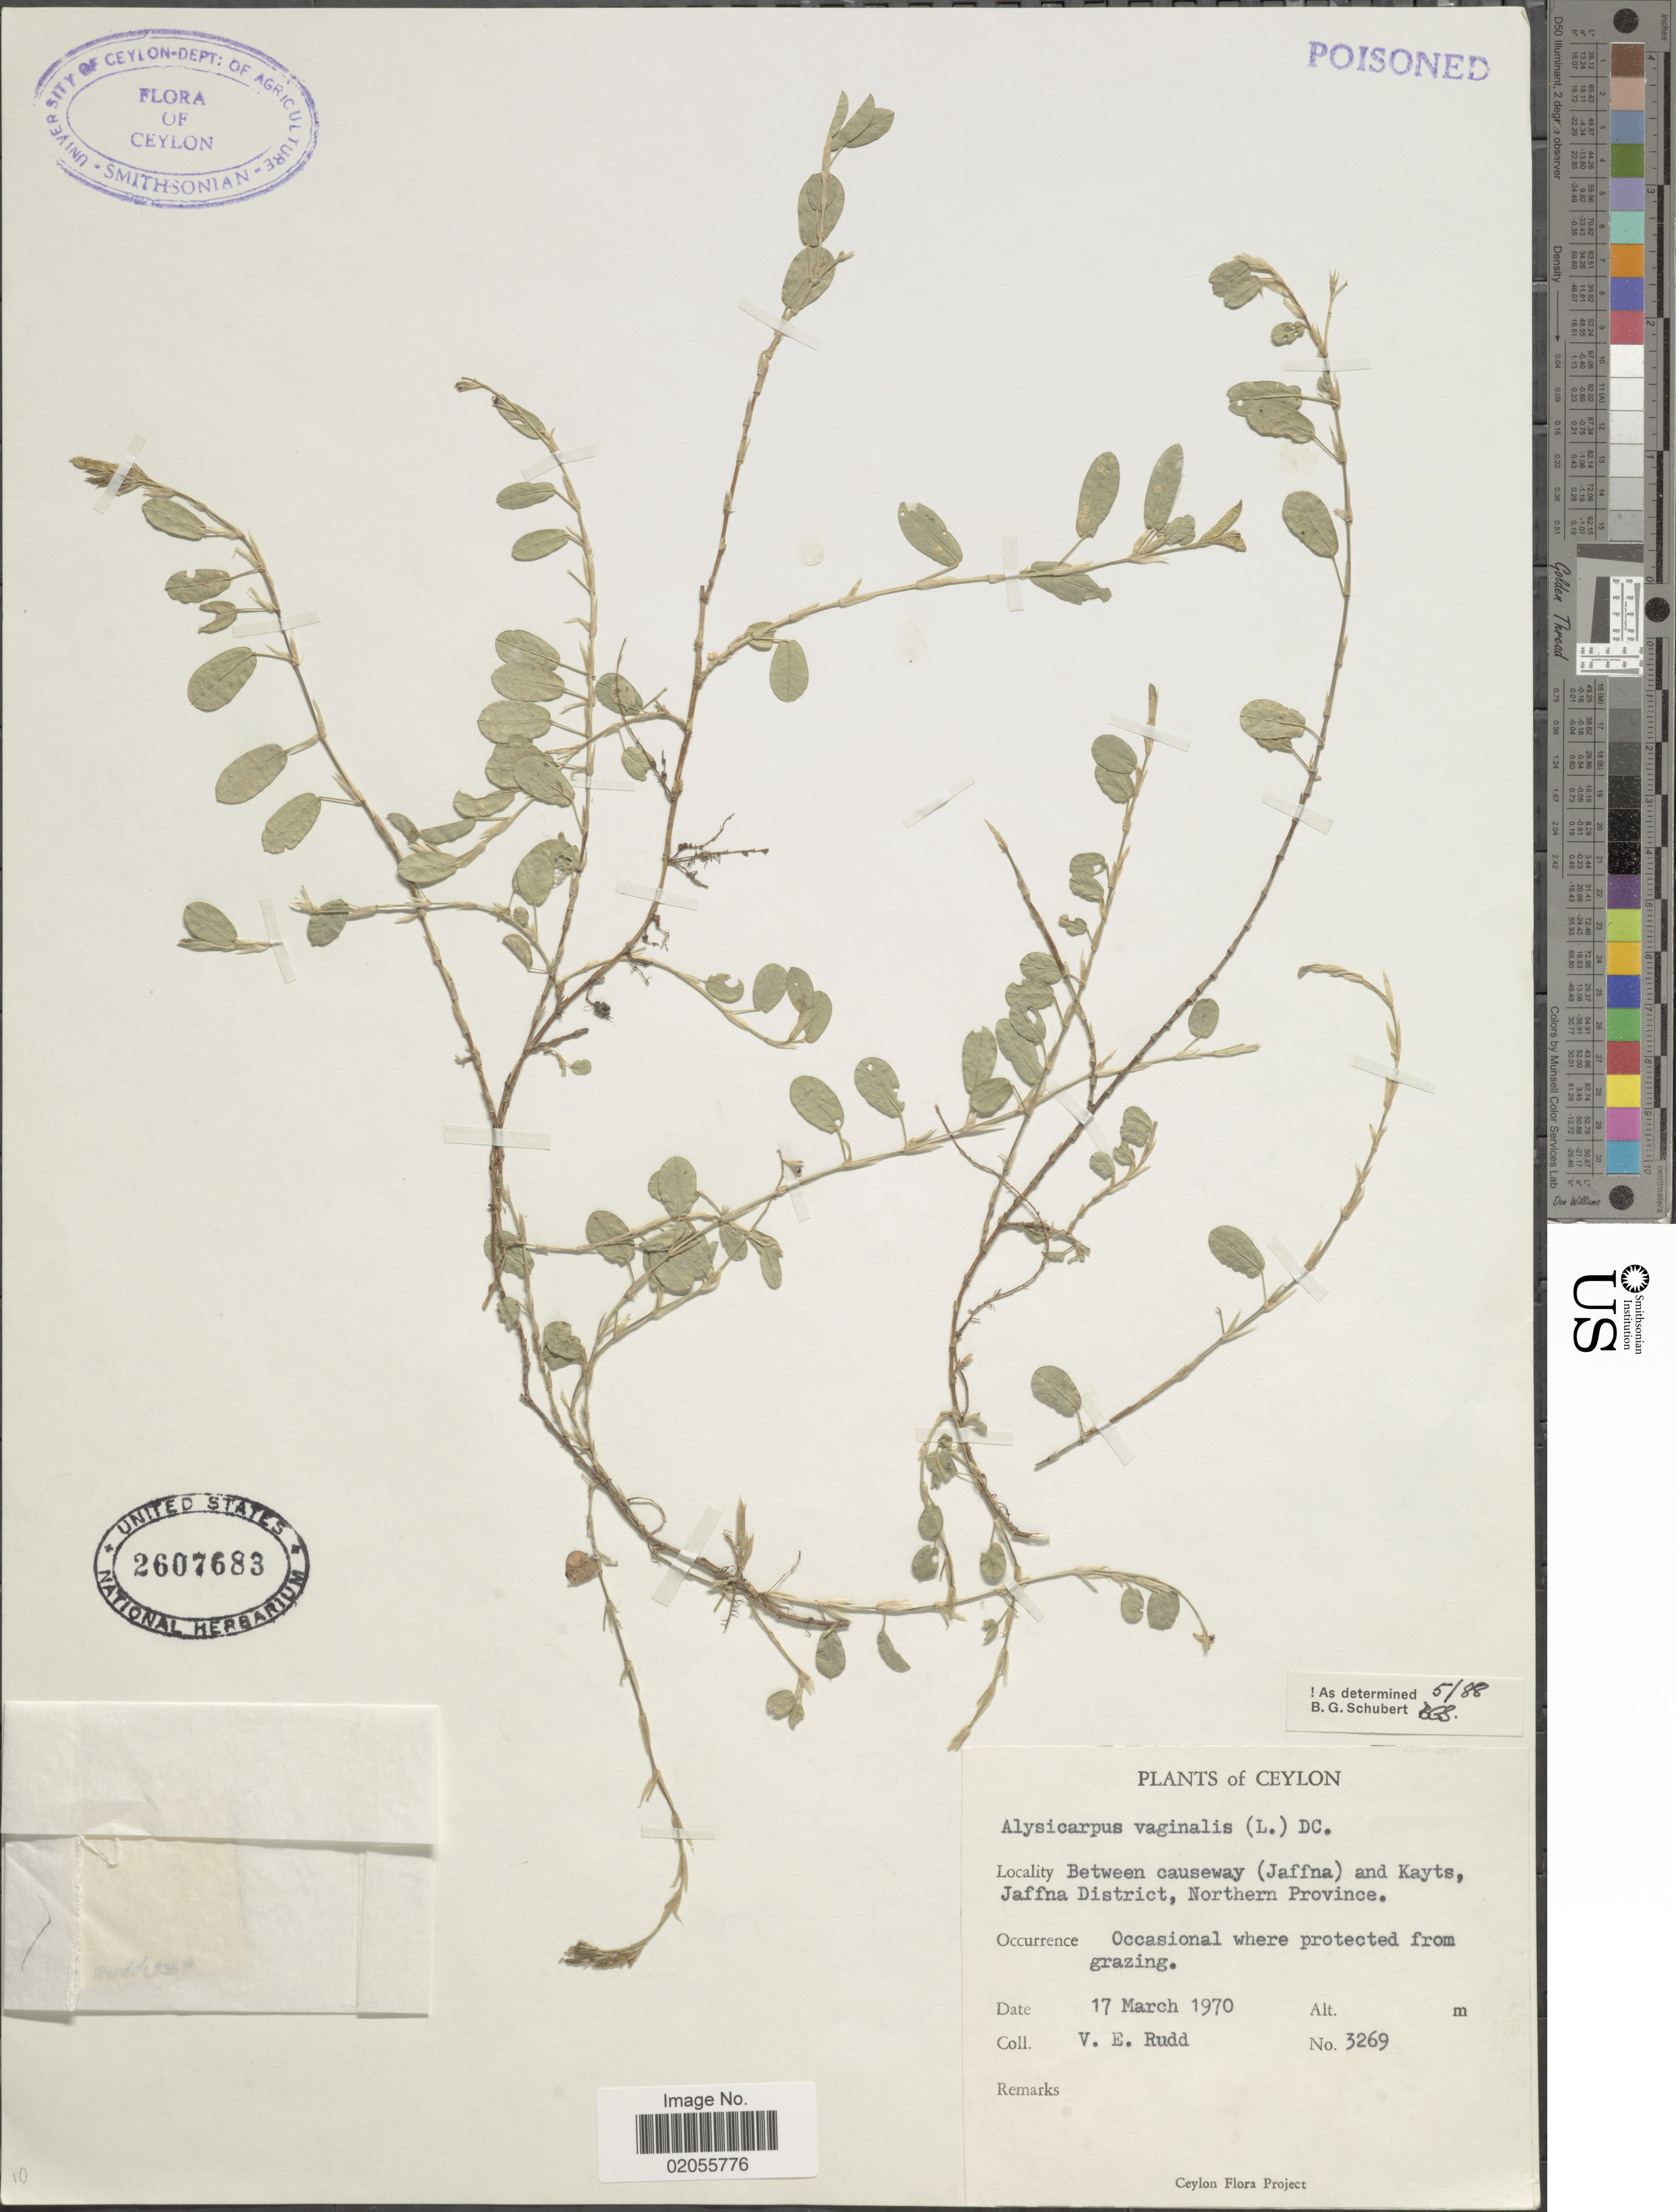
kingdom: Plantae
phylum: Tracheophyta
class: Magnoliopsida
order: Fabales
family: Fabaceae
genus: Alysicarpus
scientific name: Alysicarpus vaginalis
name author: (L.) DC.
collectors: V. E. Rudd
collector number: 3269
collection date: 1970-03-17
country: Sri Lanka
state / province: Northern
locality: Between causeway (Jaffna) and Kayts, Jaffna District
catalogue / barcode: US 2607683